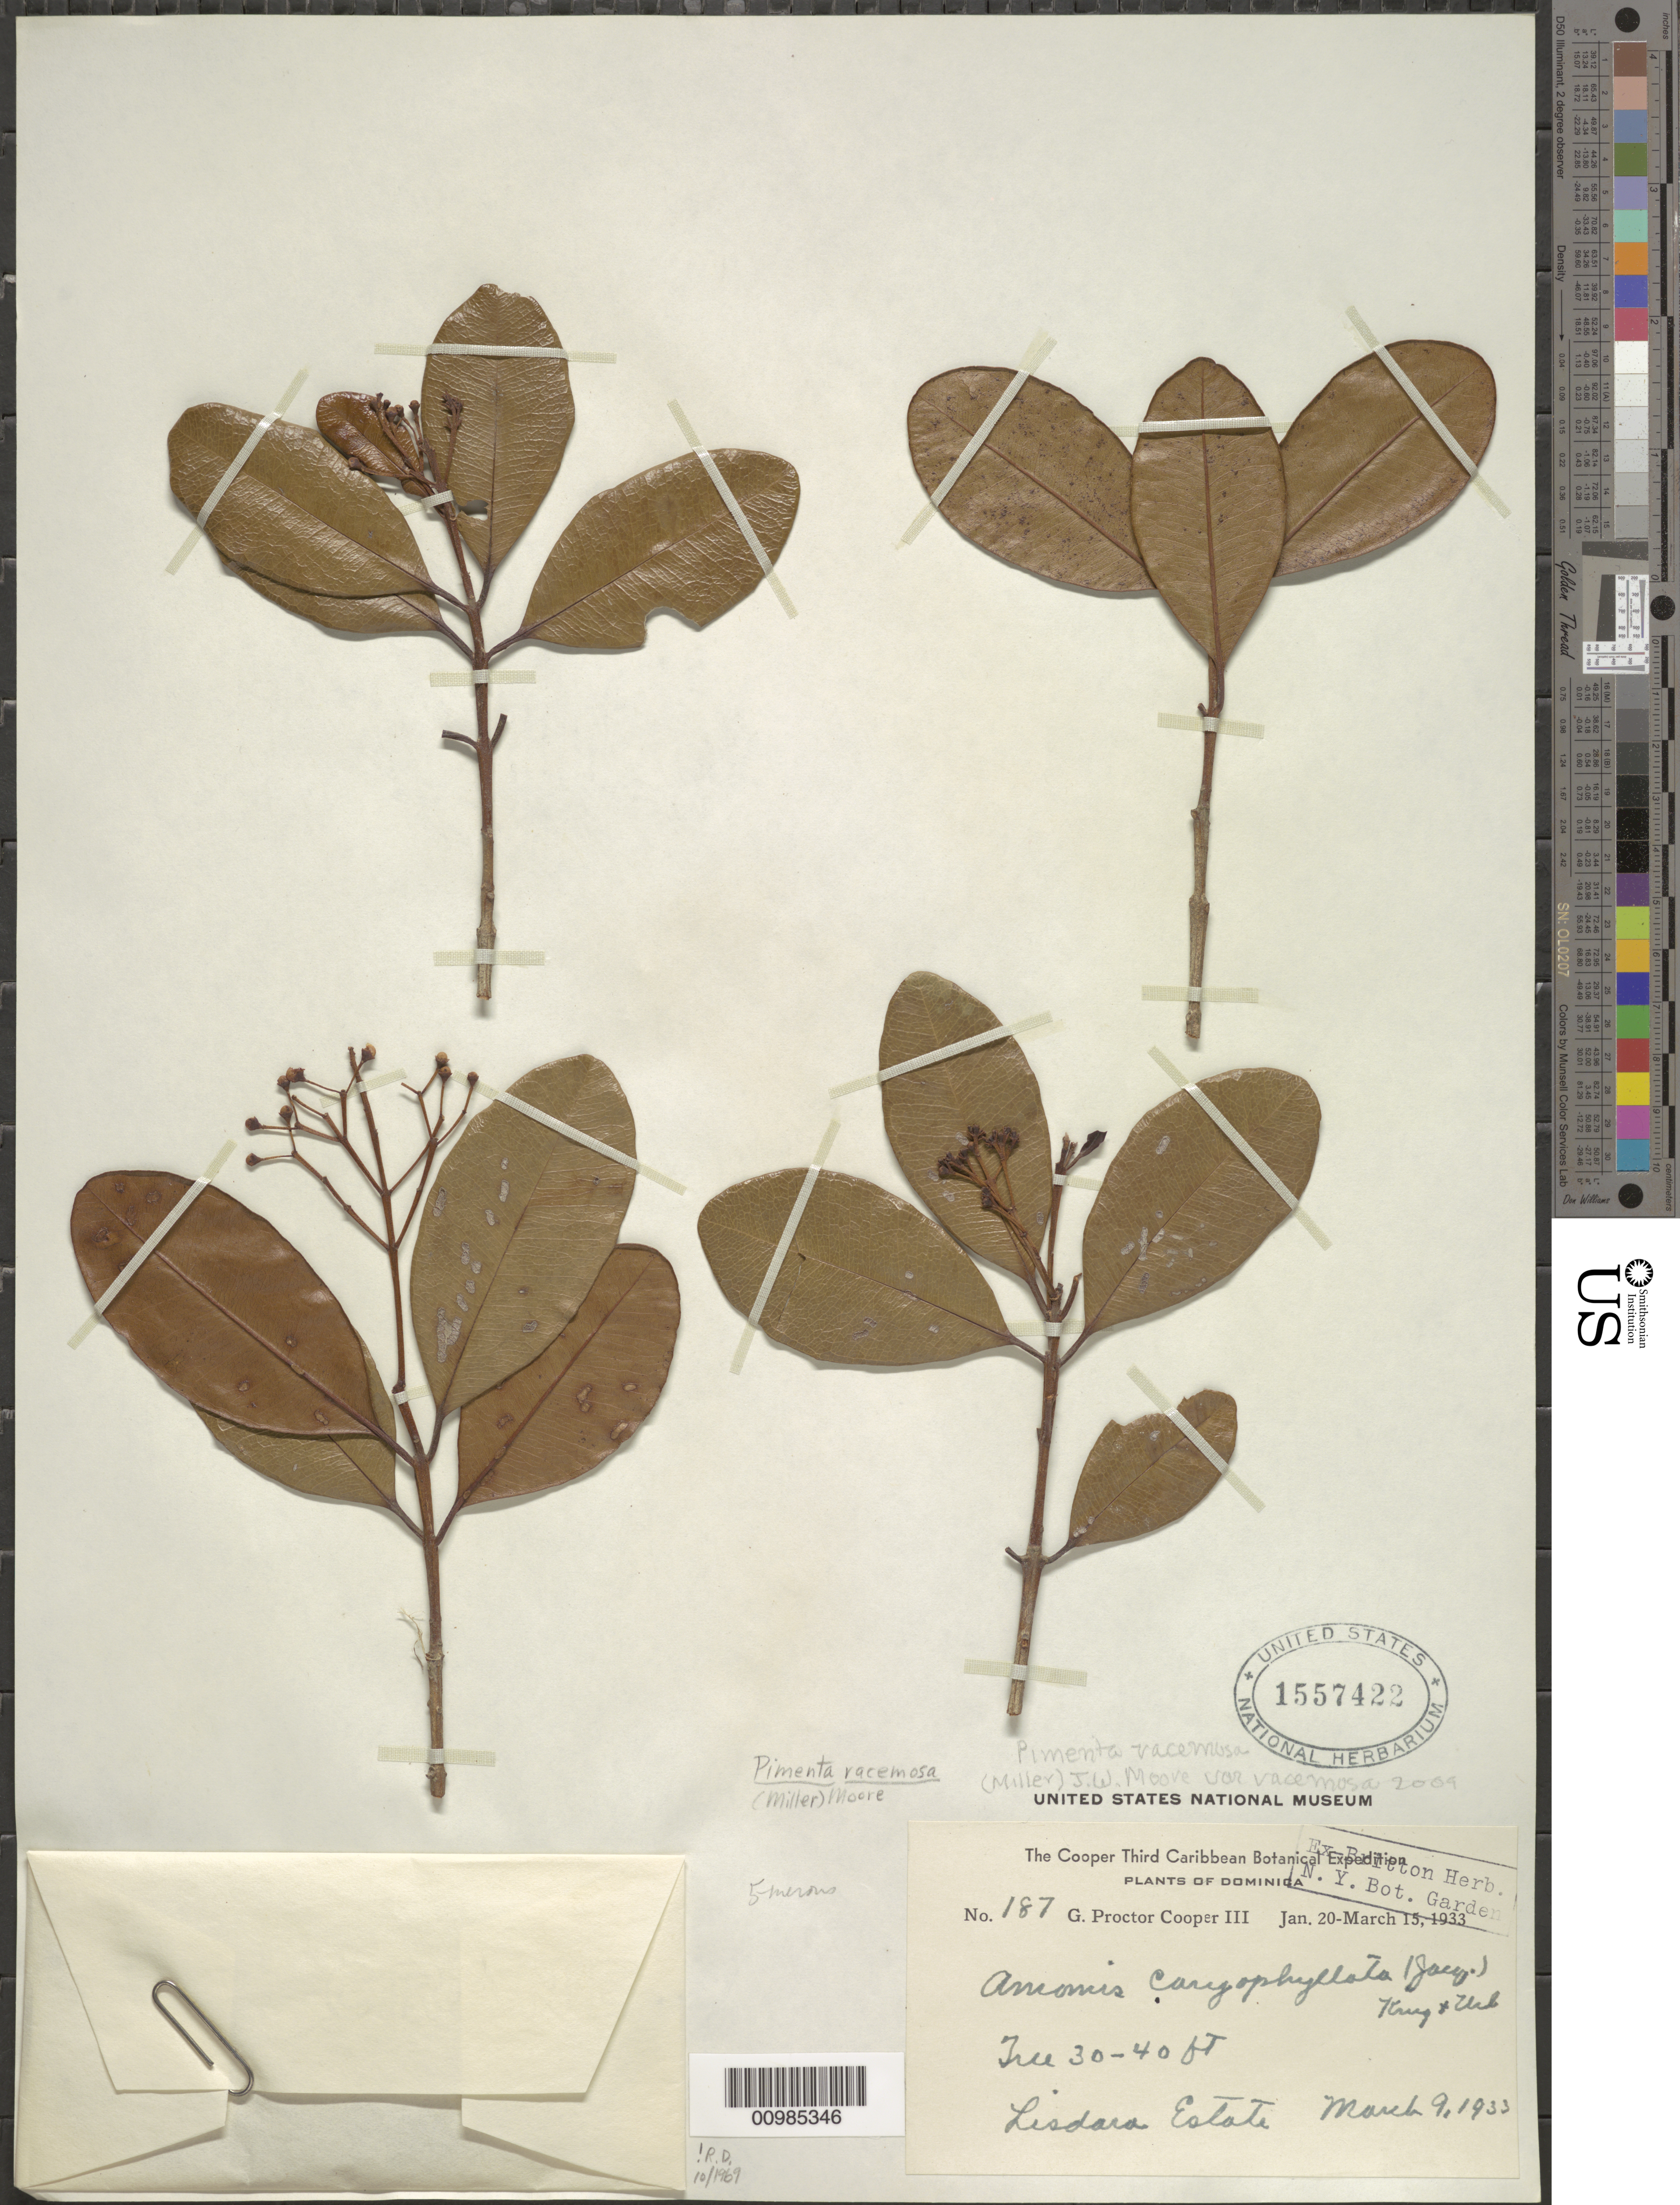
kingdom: Plantae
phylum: Tracheophyta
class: Magnoliopsida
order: Myrtales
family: Myrtaceae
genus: Pimenta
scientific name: Pimenta racemosa var. racemosa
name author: (Mill.) J.W. Moore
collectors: G. Cooper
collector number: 187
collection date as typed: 09 Mar 1933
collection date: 1933-03-09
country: Dominica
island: Dominica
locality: Lisdara Estate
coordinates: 0 N, 0 E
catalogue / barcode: US 1557422